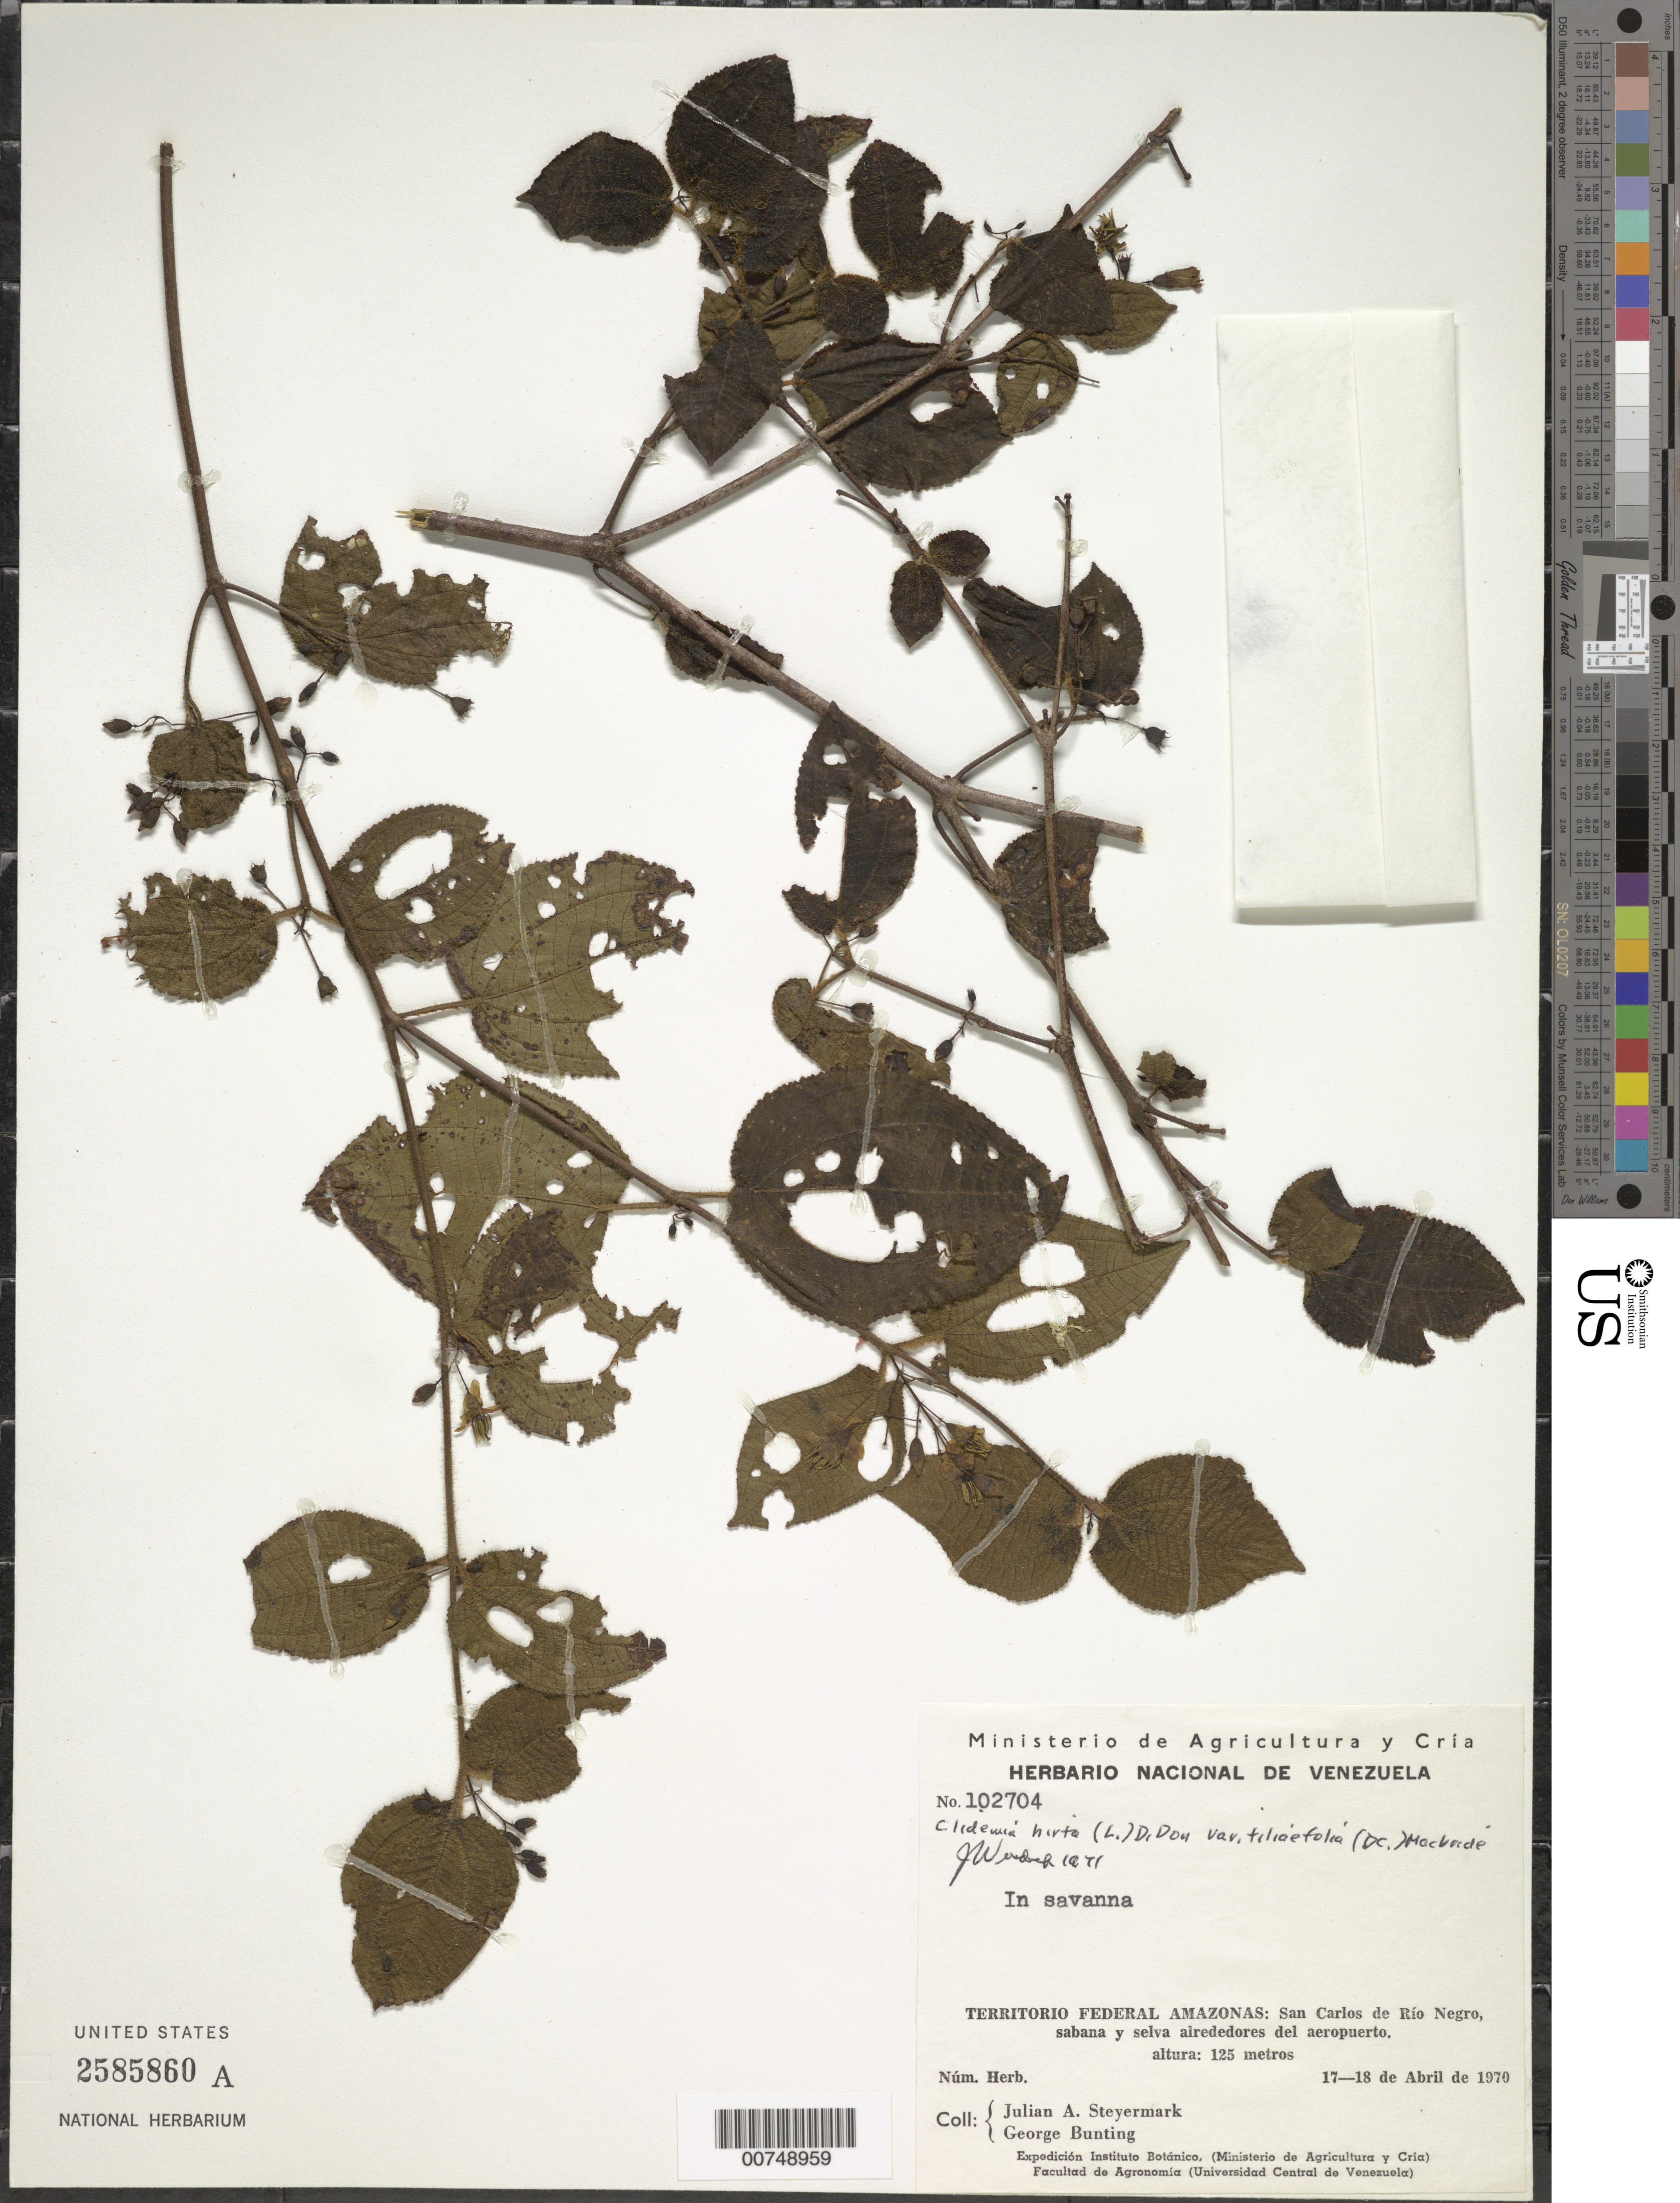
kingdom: Plantae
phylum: Tracheophyta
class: Magnoliopsida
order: Myrtales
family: Melastomataceae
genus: Clidemia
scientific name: Clidemia hirta var. tiliifolia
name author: (DC.) J.F. Macbr.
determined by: Wurdack, John J., (US), US (UNITED STATES)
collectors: J. Steyermark & G. S. Bunting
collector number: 102704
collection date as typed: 17-Apr-70 to 18-Apr-70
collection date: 1970-04-17/1970-04-18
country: Venezuela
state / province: Amazonas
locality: San Carlos de Río Negro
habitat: Savanna and forest, outskirts of airport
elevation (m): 125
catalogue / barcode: US 2585860A